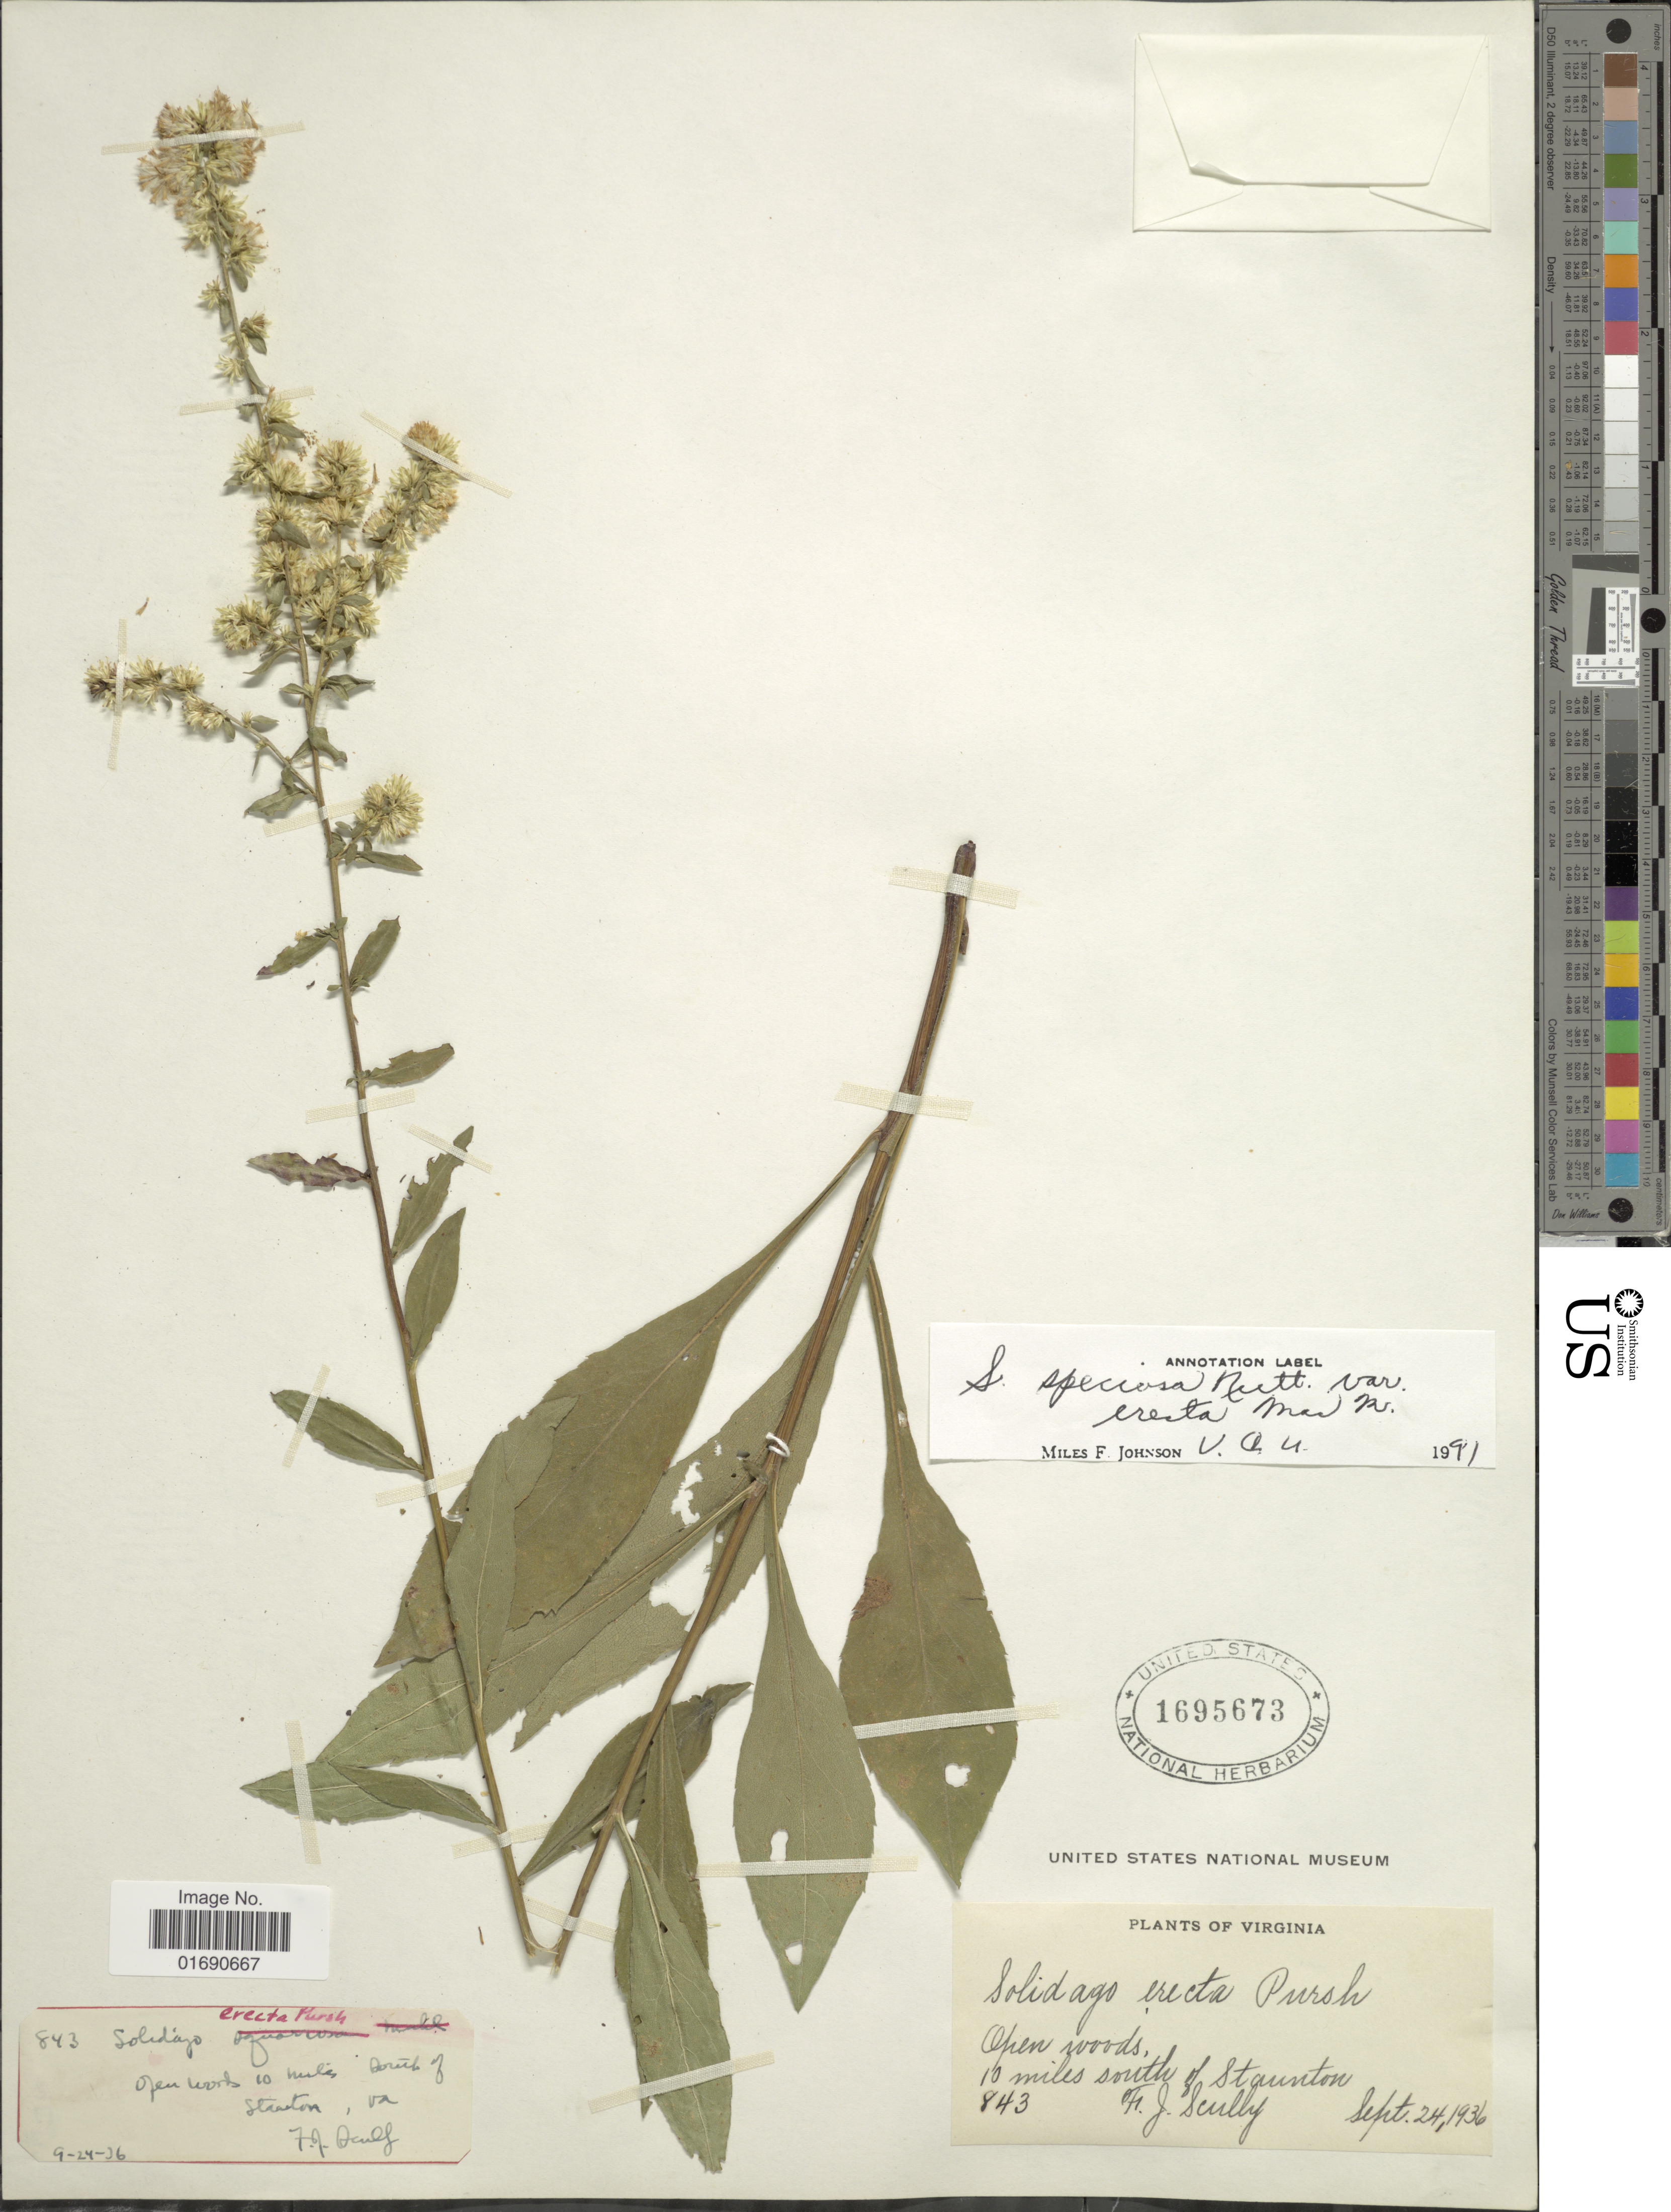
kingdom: Plantae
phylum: Tracheophyta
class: Magnoliopsida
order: Asterales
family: Asteraceae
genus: Solidago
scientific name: Solidago speciosa var. erecta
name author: (Pursh) MacMill.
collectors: F. Scully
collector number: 843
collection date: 1936-09-24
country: United States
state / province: Virginia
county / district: Augusta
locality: Open woods, 10 miles south of Staunton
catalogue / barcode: US 1695673